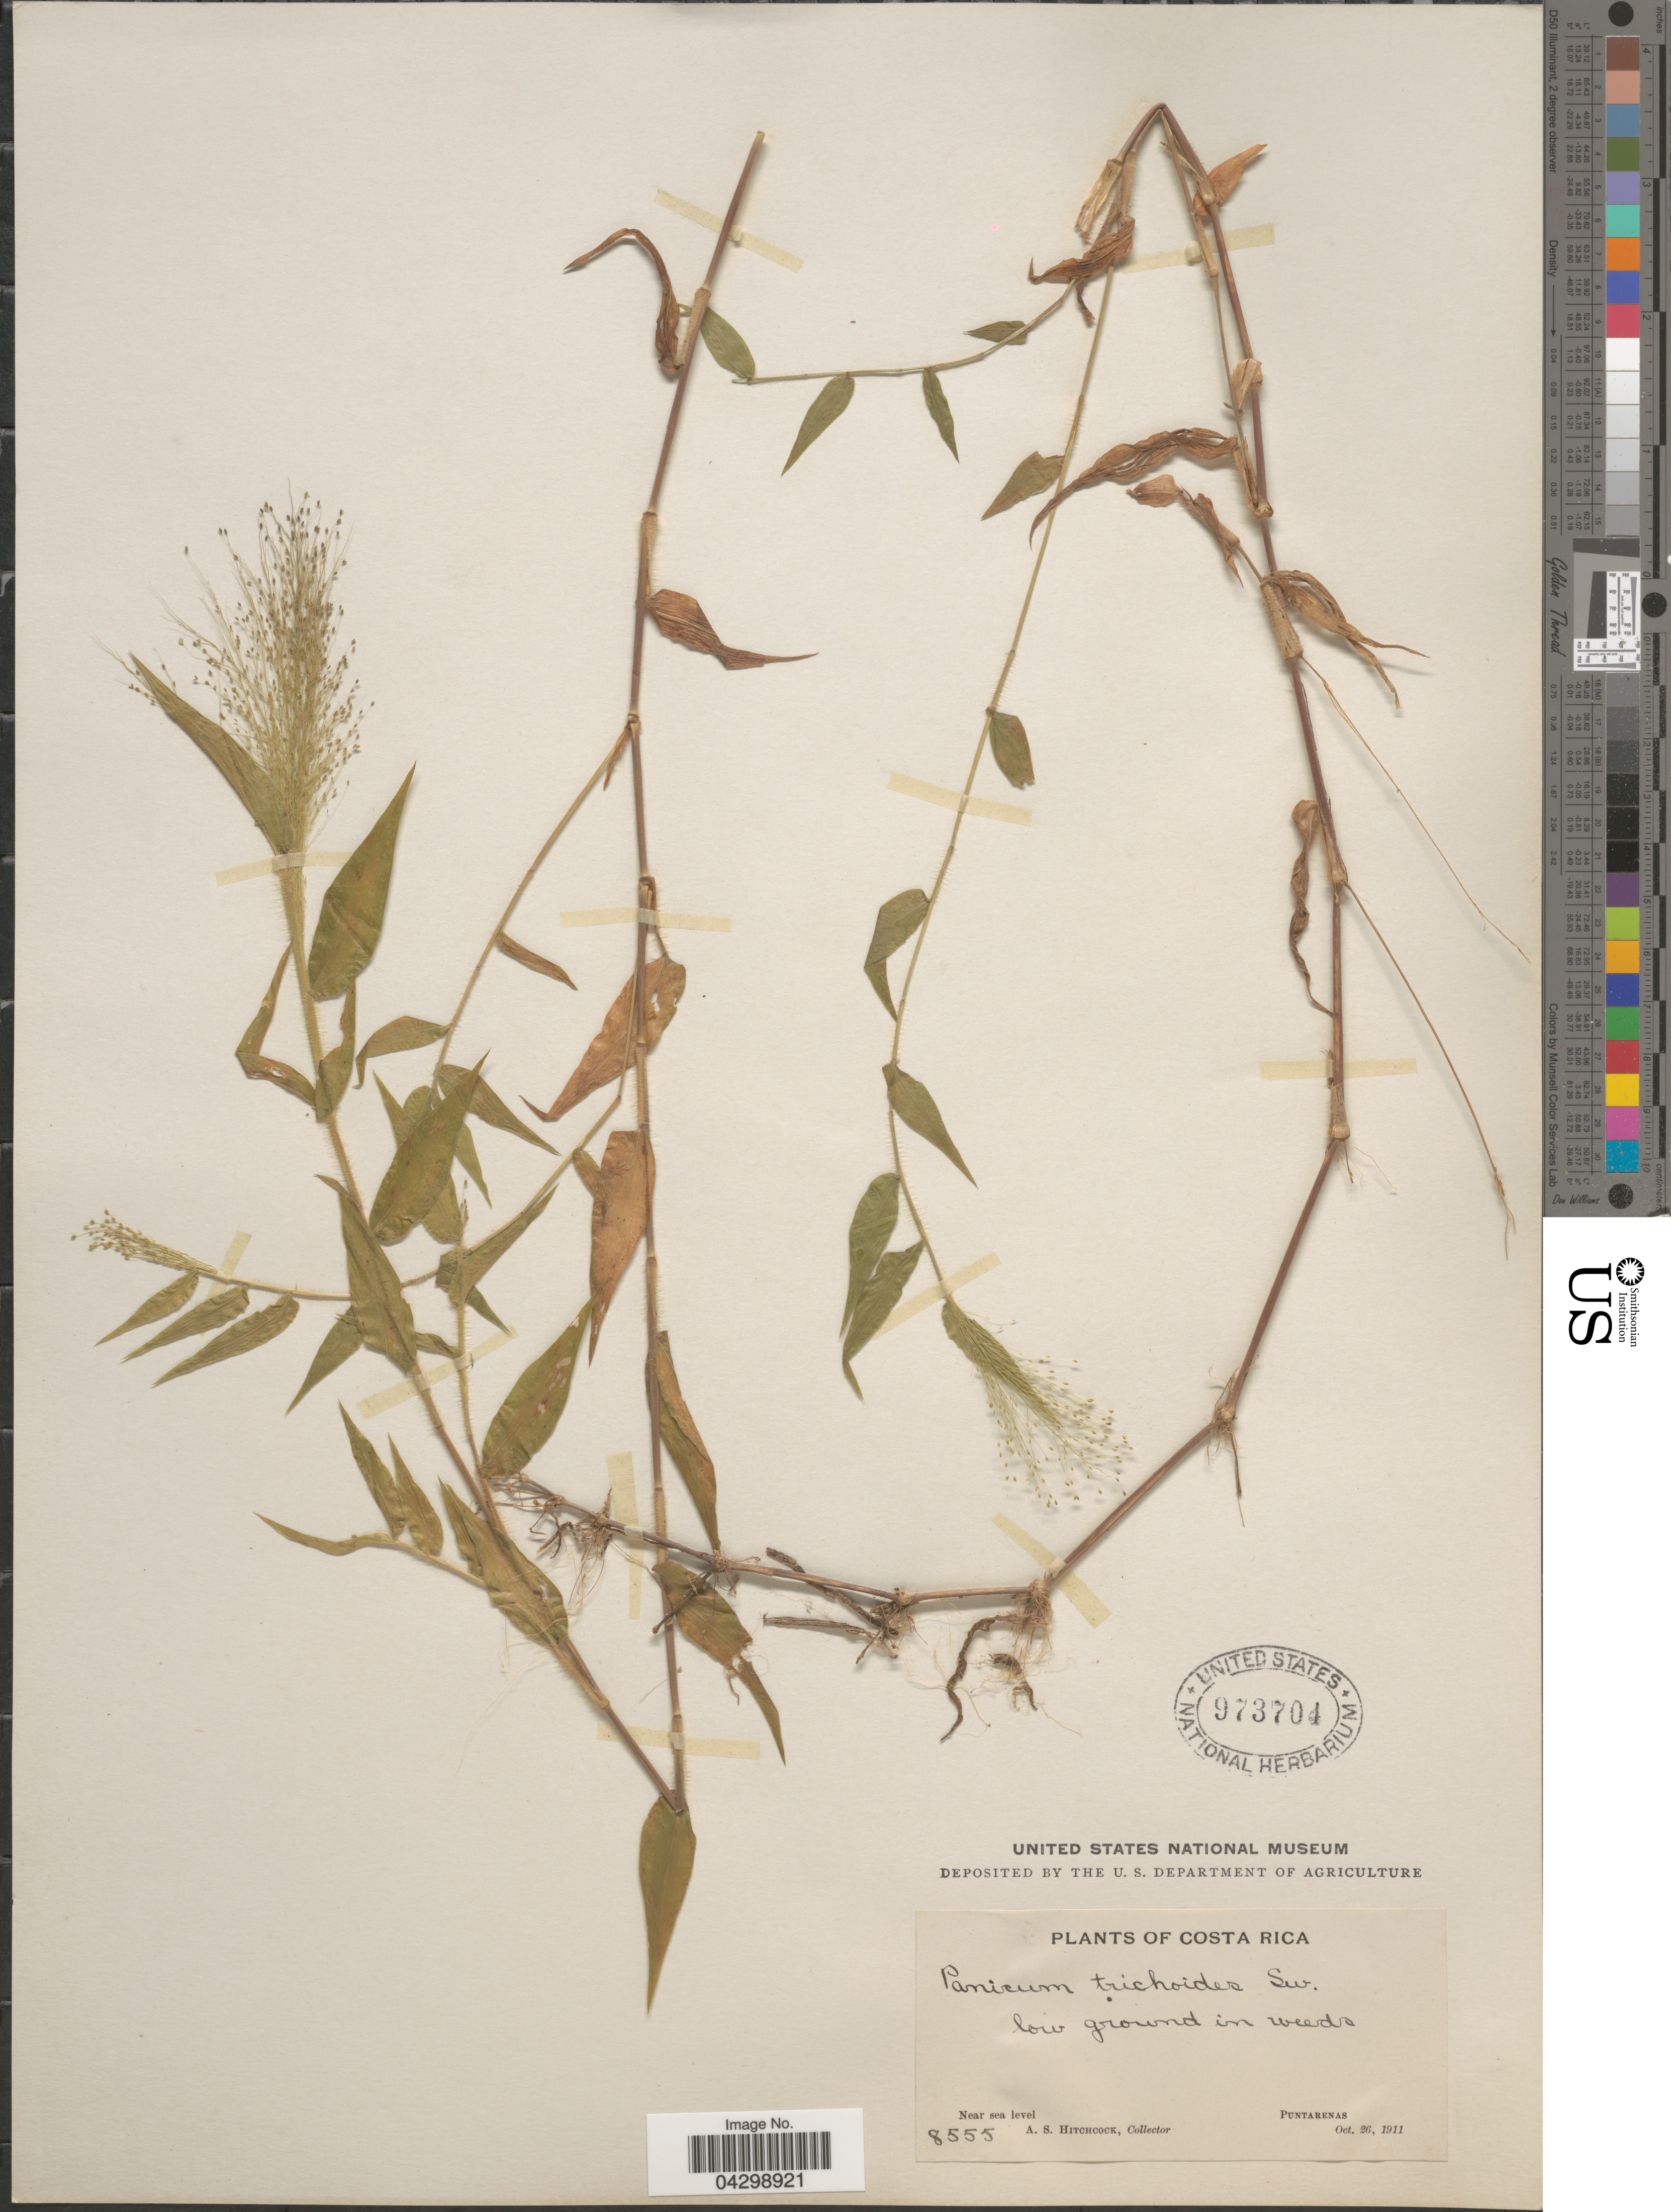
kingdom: Plantae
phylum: Tracheophyta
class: Liliopsida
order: Poales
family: Poaceae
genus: Panicum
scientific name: Panicum trichoides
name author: Sw.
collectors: A. S. Hitchcock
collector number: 8555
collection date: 1911-10-26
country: Costa Rica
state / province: Puntarenas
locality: Low ground in weeds.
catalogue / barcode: US 973704